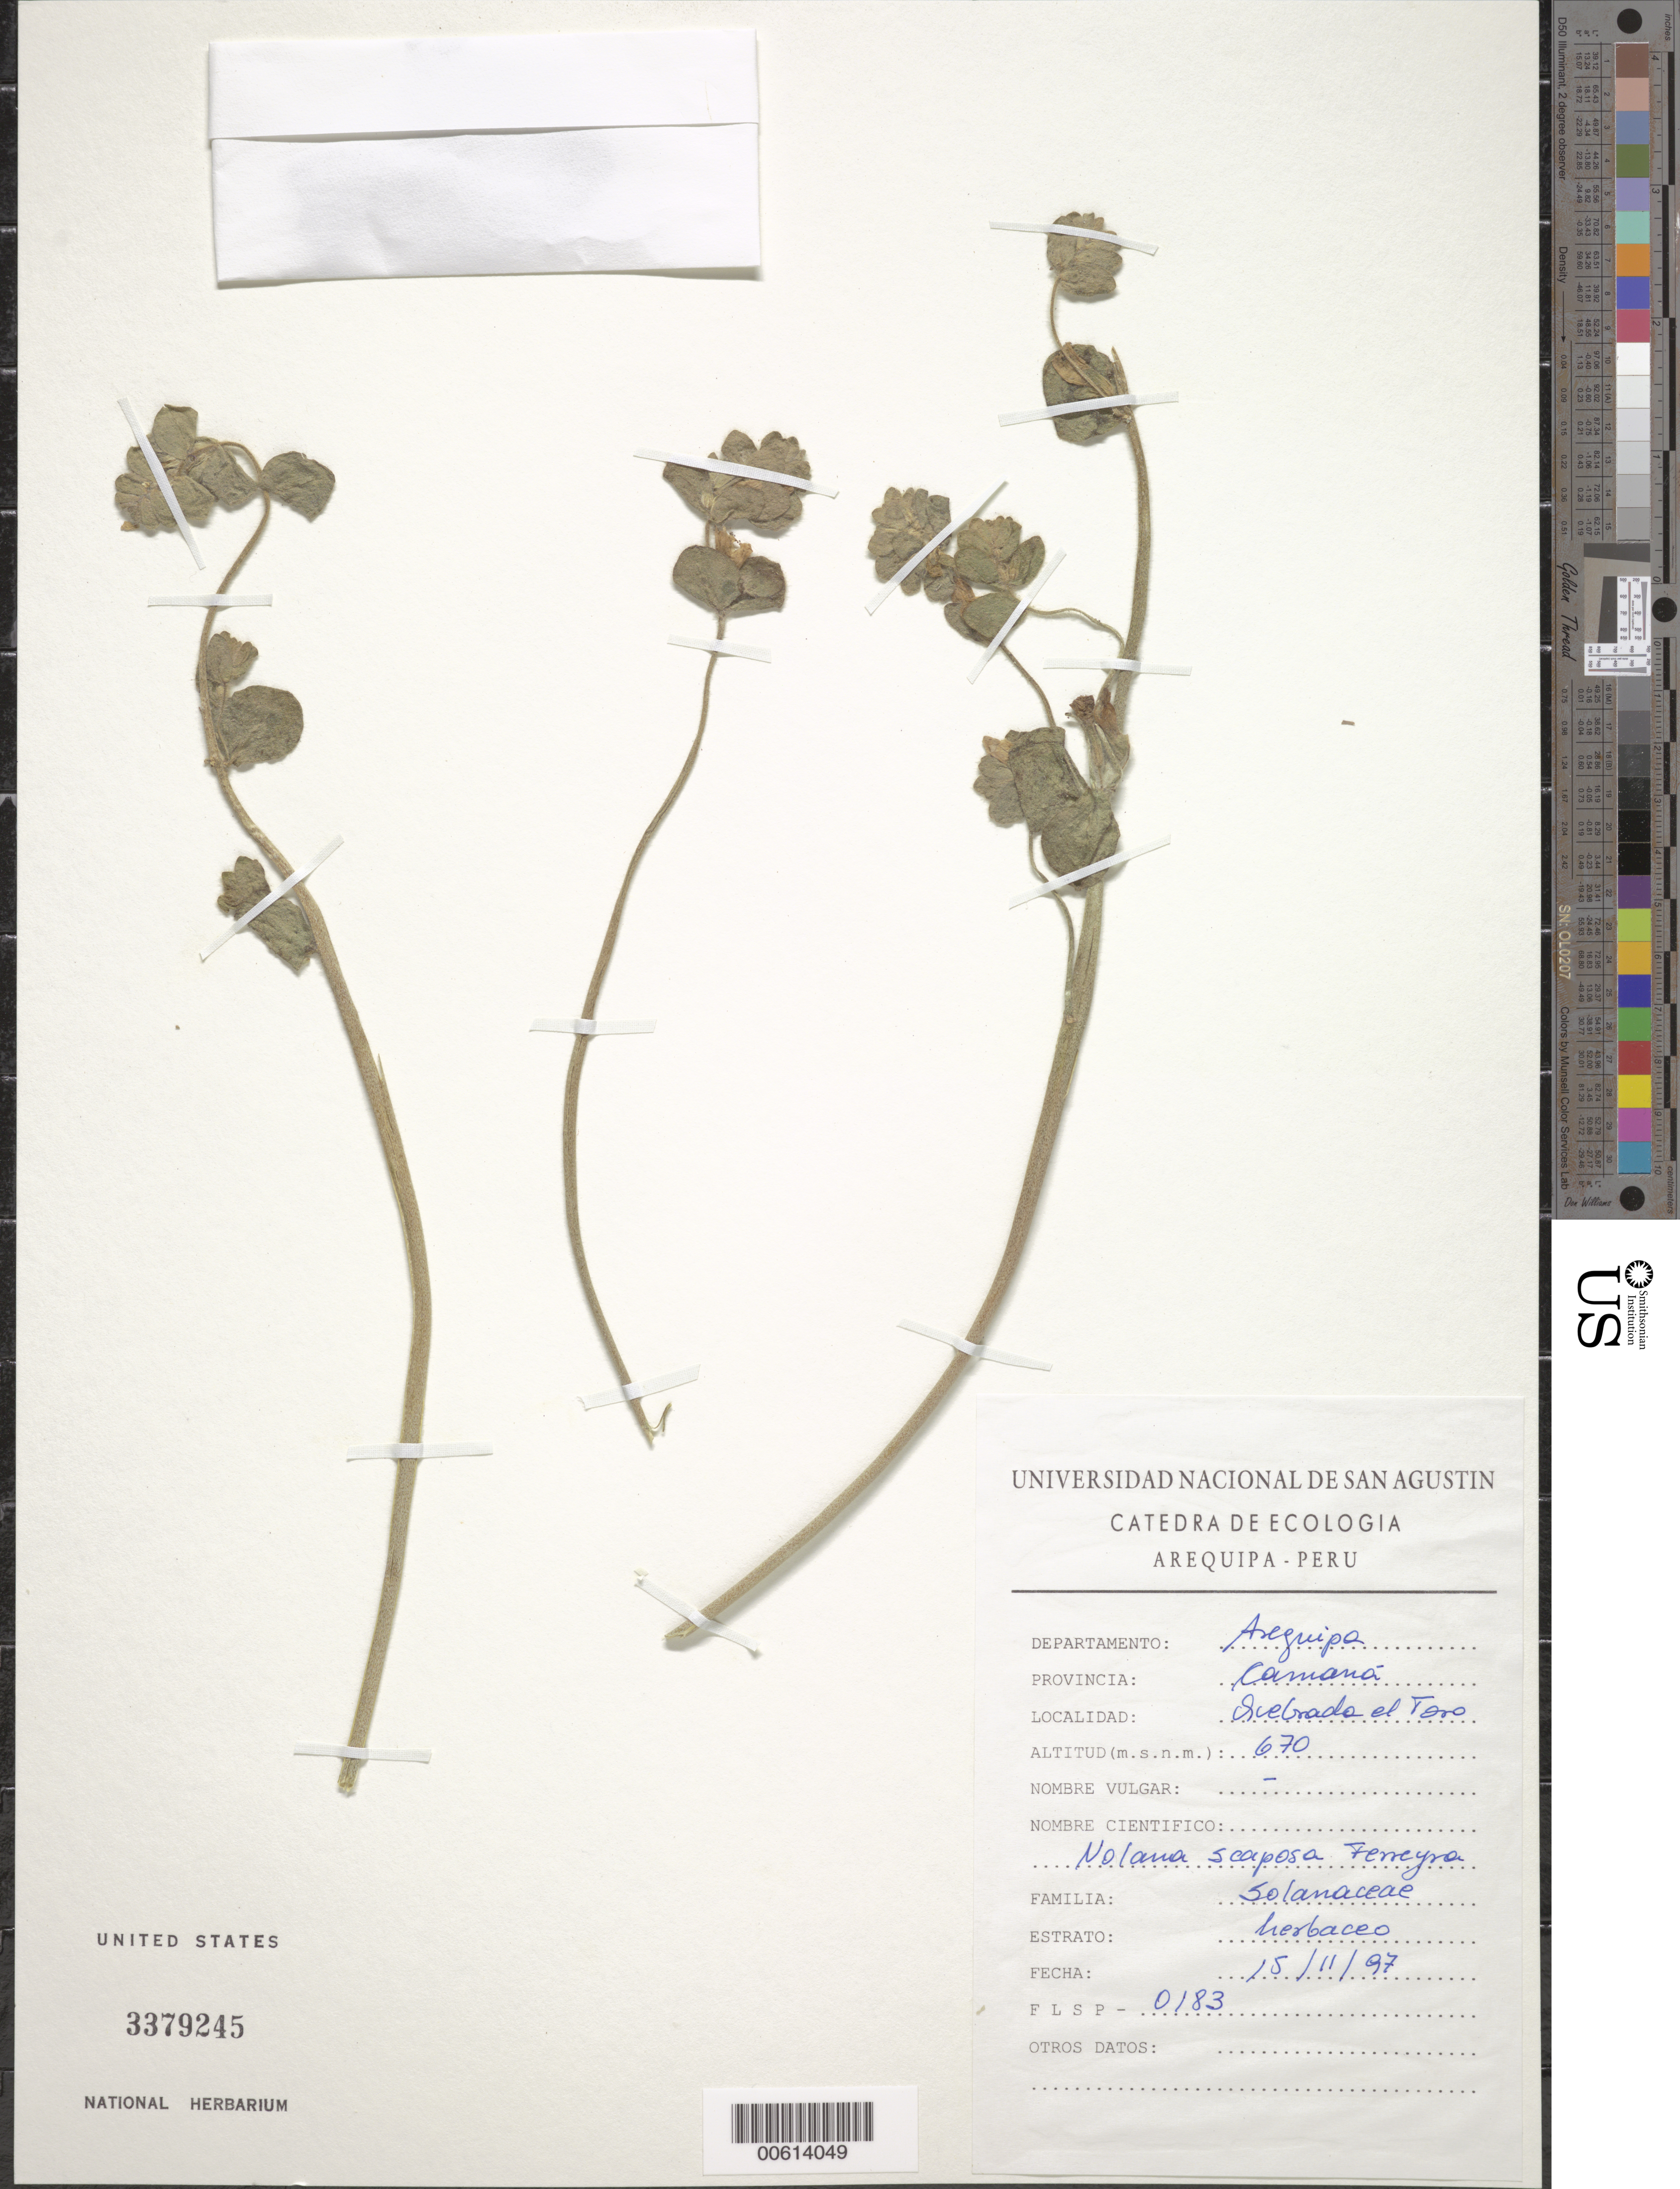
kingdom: Plantae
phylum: Tracheophyta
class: Magnoliopsida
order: Solanales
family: Solanaceae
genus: Nolana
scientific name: Nolana scaposa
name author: Ferreyra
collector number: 0183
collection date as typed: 15 Nov 1997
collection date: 1997-11-15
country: Peru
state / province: Arequipa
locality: Camaná, Quebrada El Toro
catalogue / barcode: US 3379245